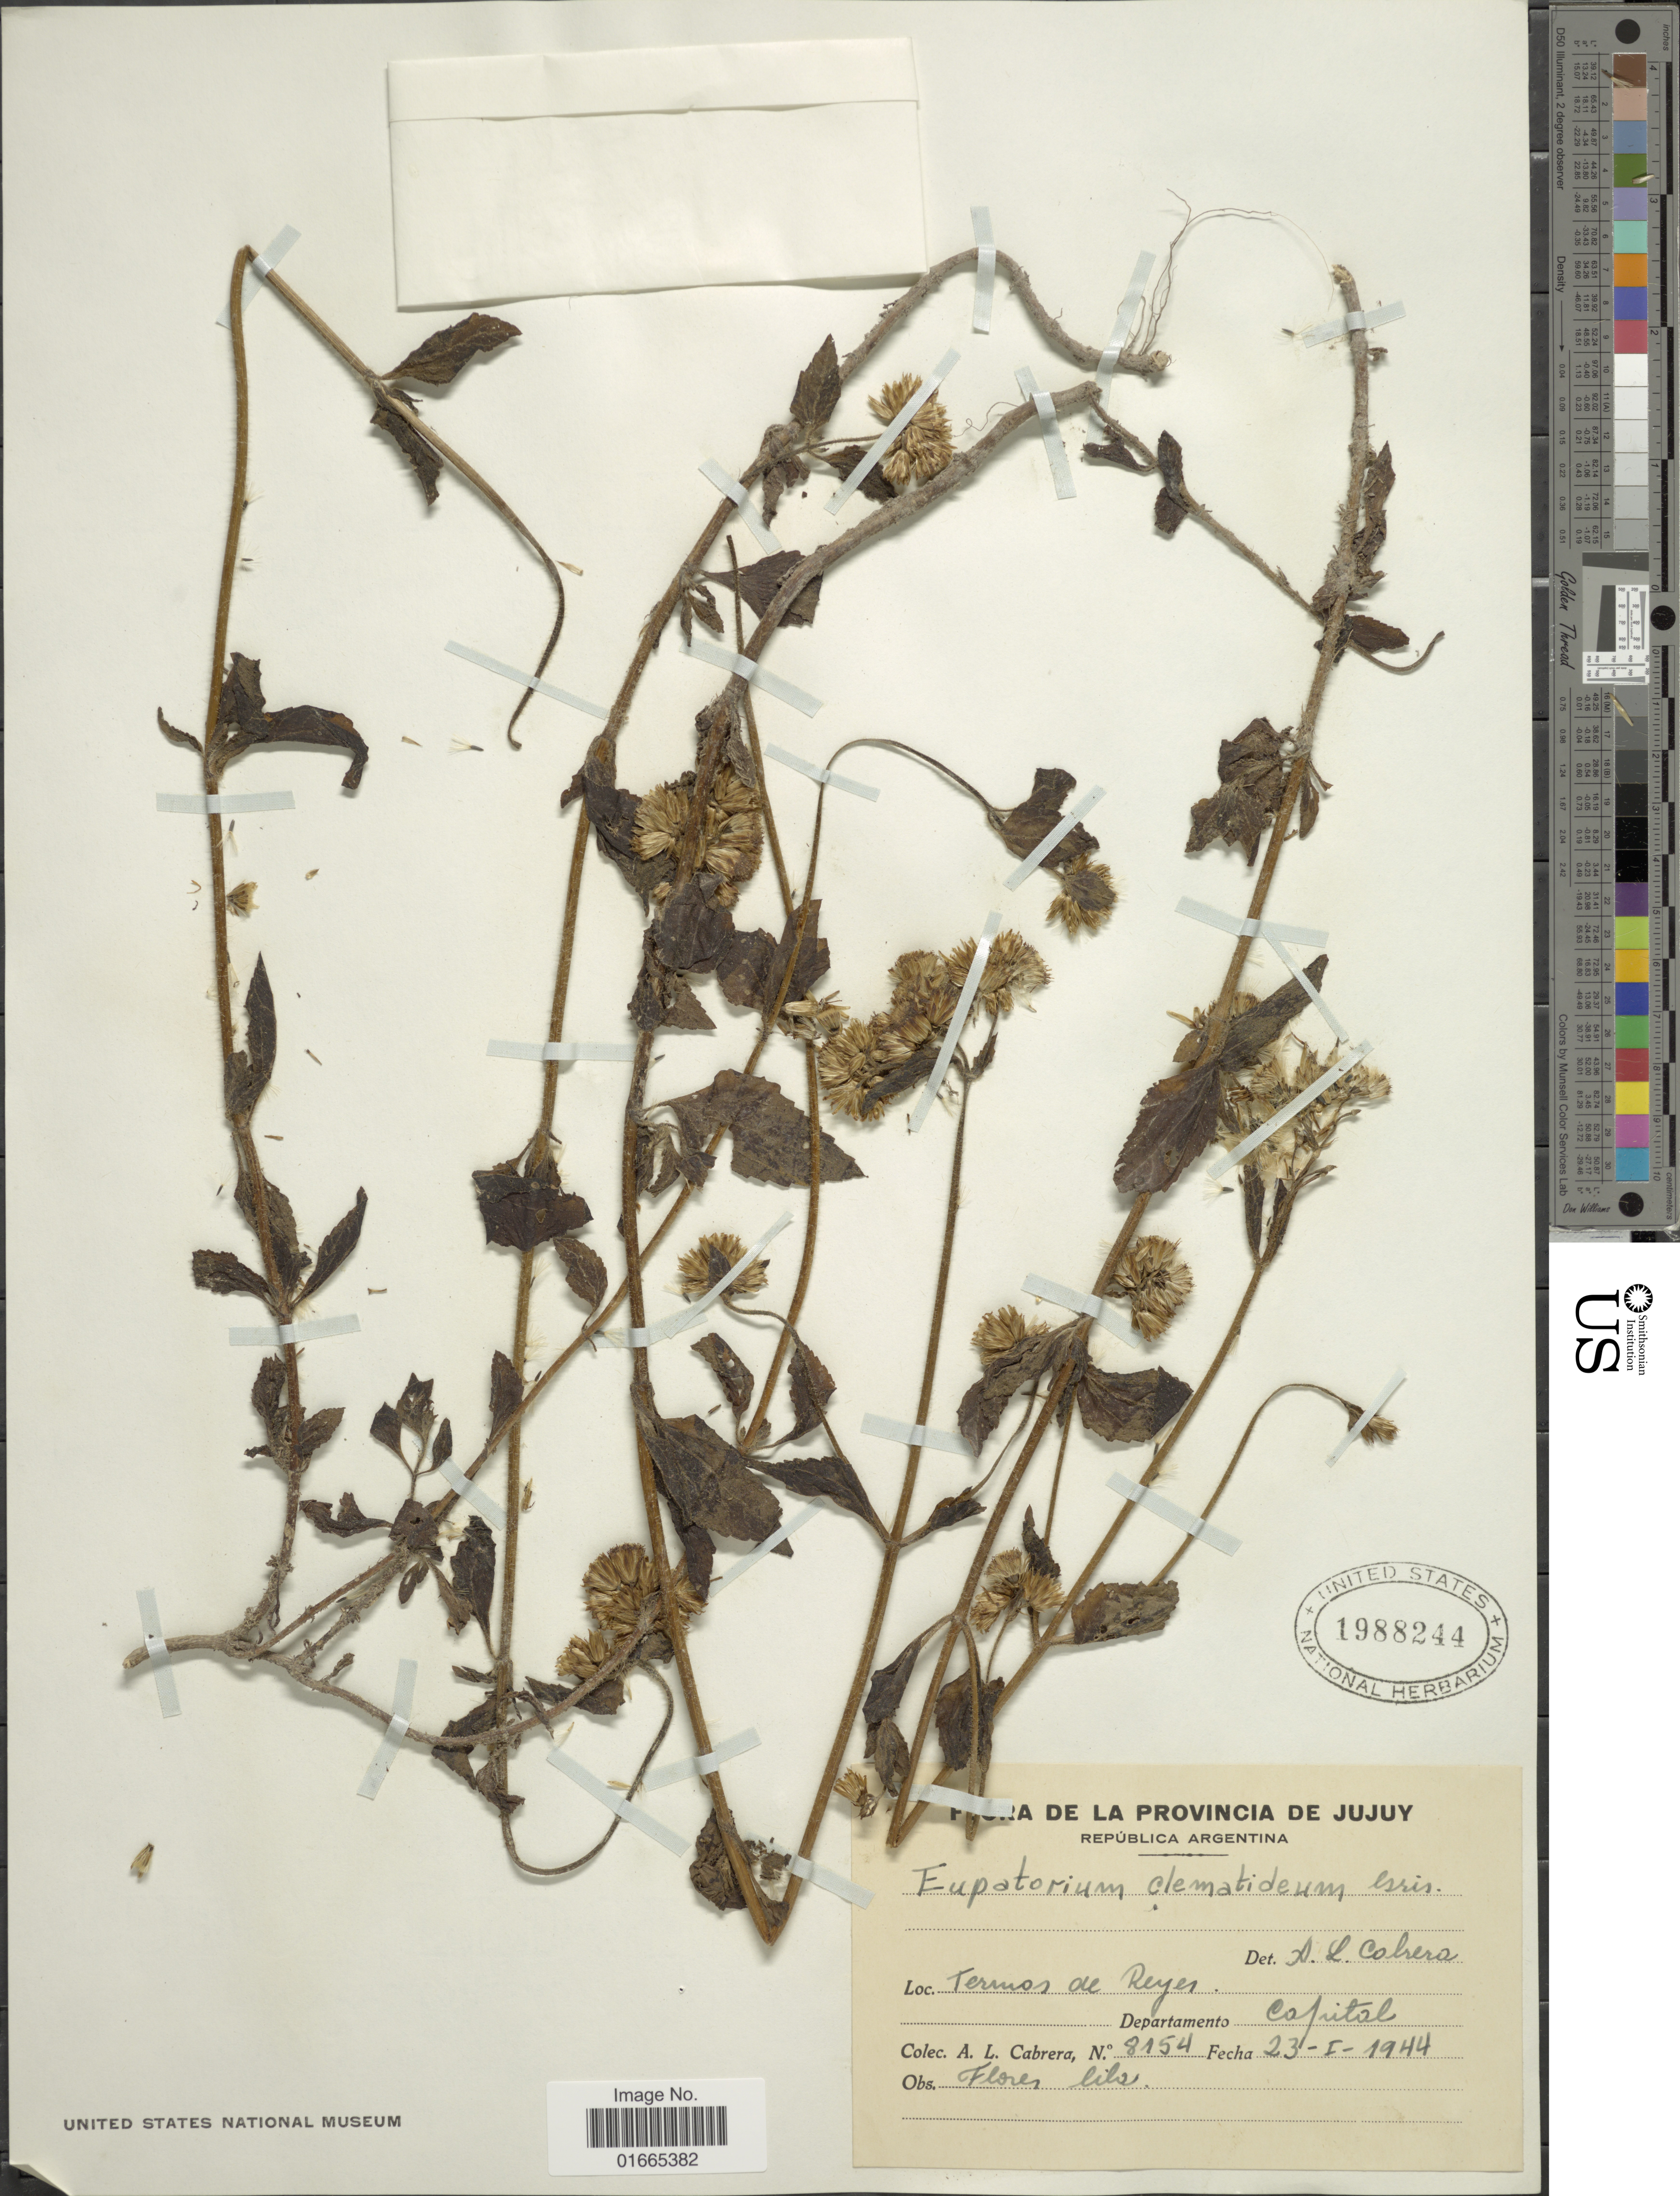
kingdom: Plantae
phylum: Tracheophyta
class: Magnoliopsida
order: Asterales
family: Asteraceae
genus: Praxelis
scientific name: Praxelis clematidea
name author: (Griseb.) R.M. King & H. Rob.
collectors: A. L. Cabrera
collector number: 8154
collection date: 1944-01-23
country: Argentina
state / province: Jujuy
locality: Departamento Cafritol, Termos de Reyes.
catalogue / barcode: US 1988244